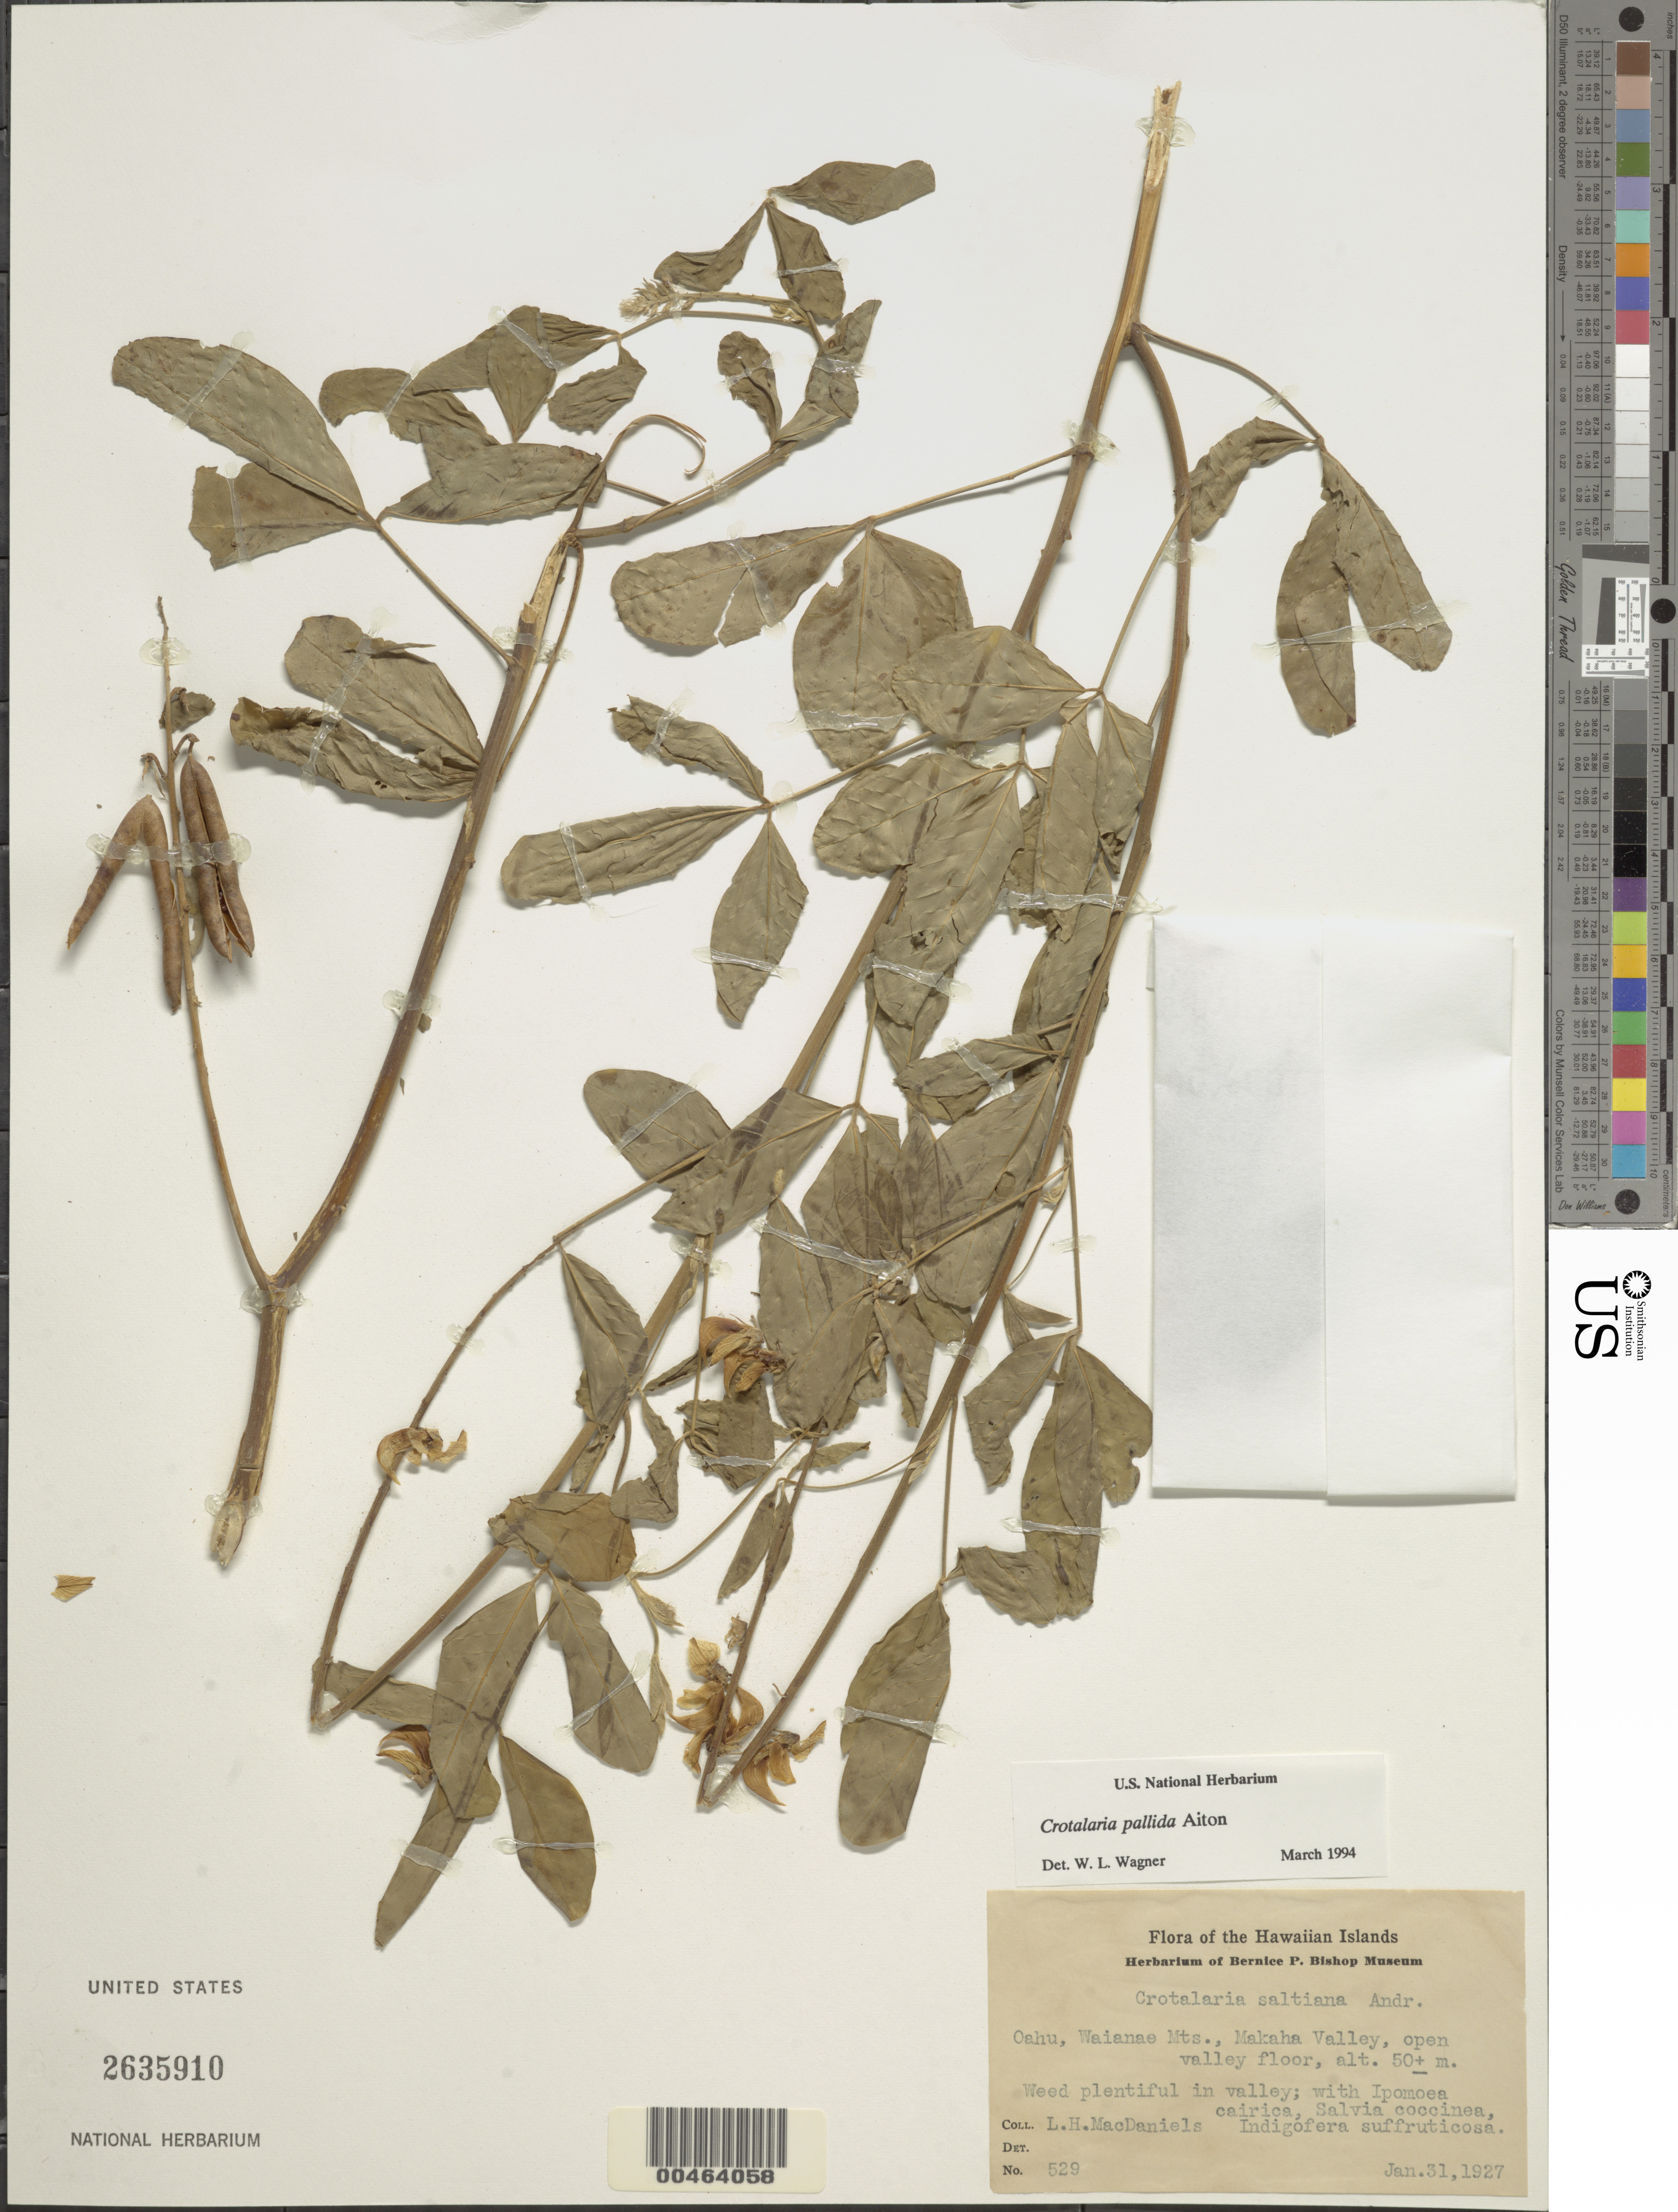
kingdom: Plantae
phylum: Tracheophyta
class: Magnoliopsida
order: Fabales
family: Fabaceae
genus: Crotalaria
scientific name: Crotalaria pallida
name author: Aiton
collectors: L. MacDaniels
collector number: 529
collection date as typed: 31 Jan 1927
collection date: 1927-01-31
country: United States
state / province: Hawaii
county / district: Honolulu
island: Oahu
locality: Waianae Mts., Makaha Valley.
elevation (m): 50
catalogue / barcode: US 2635910